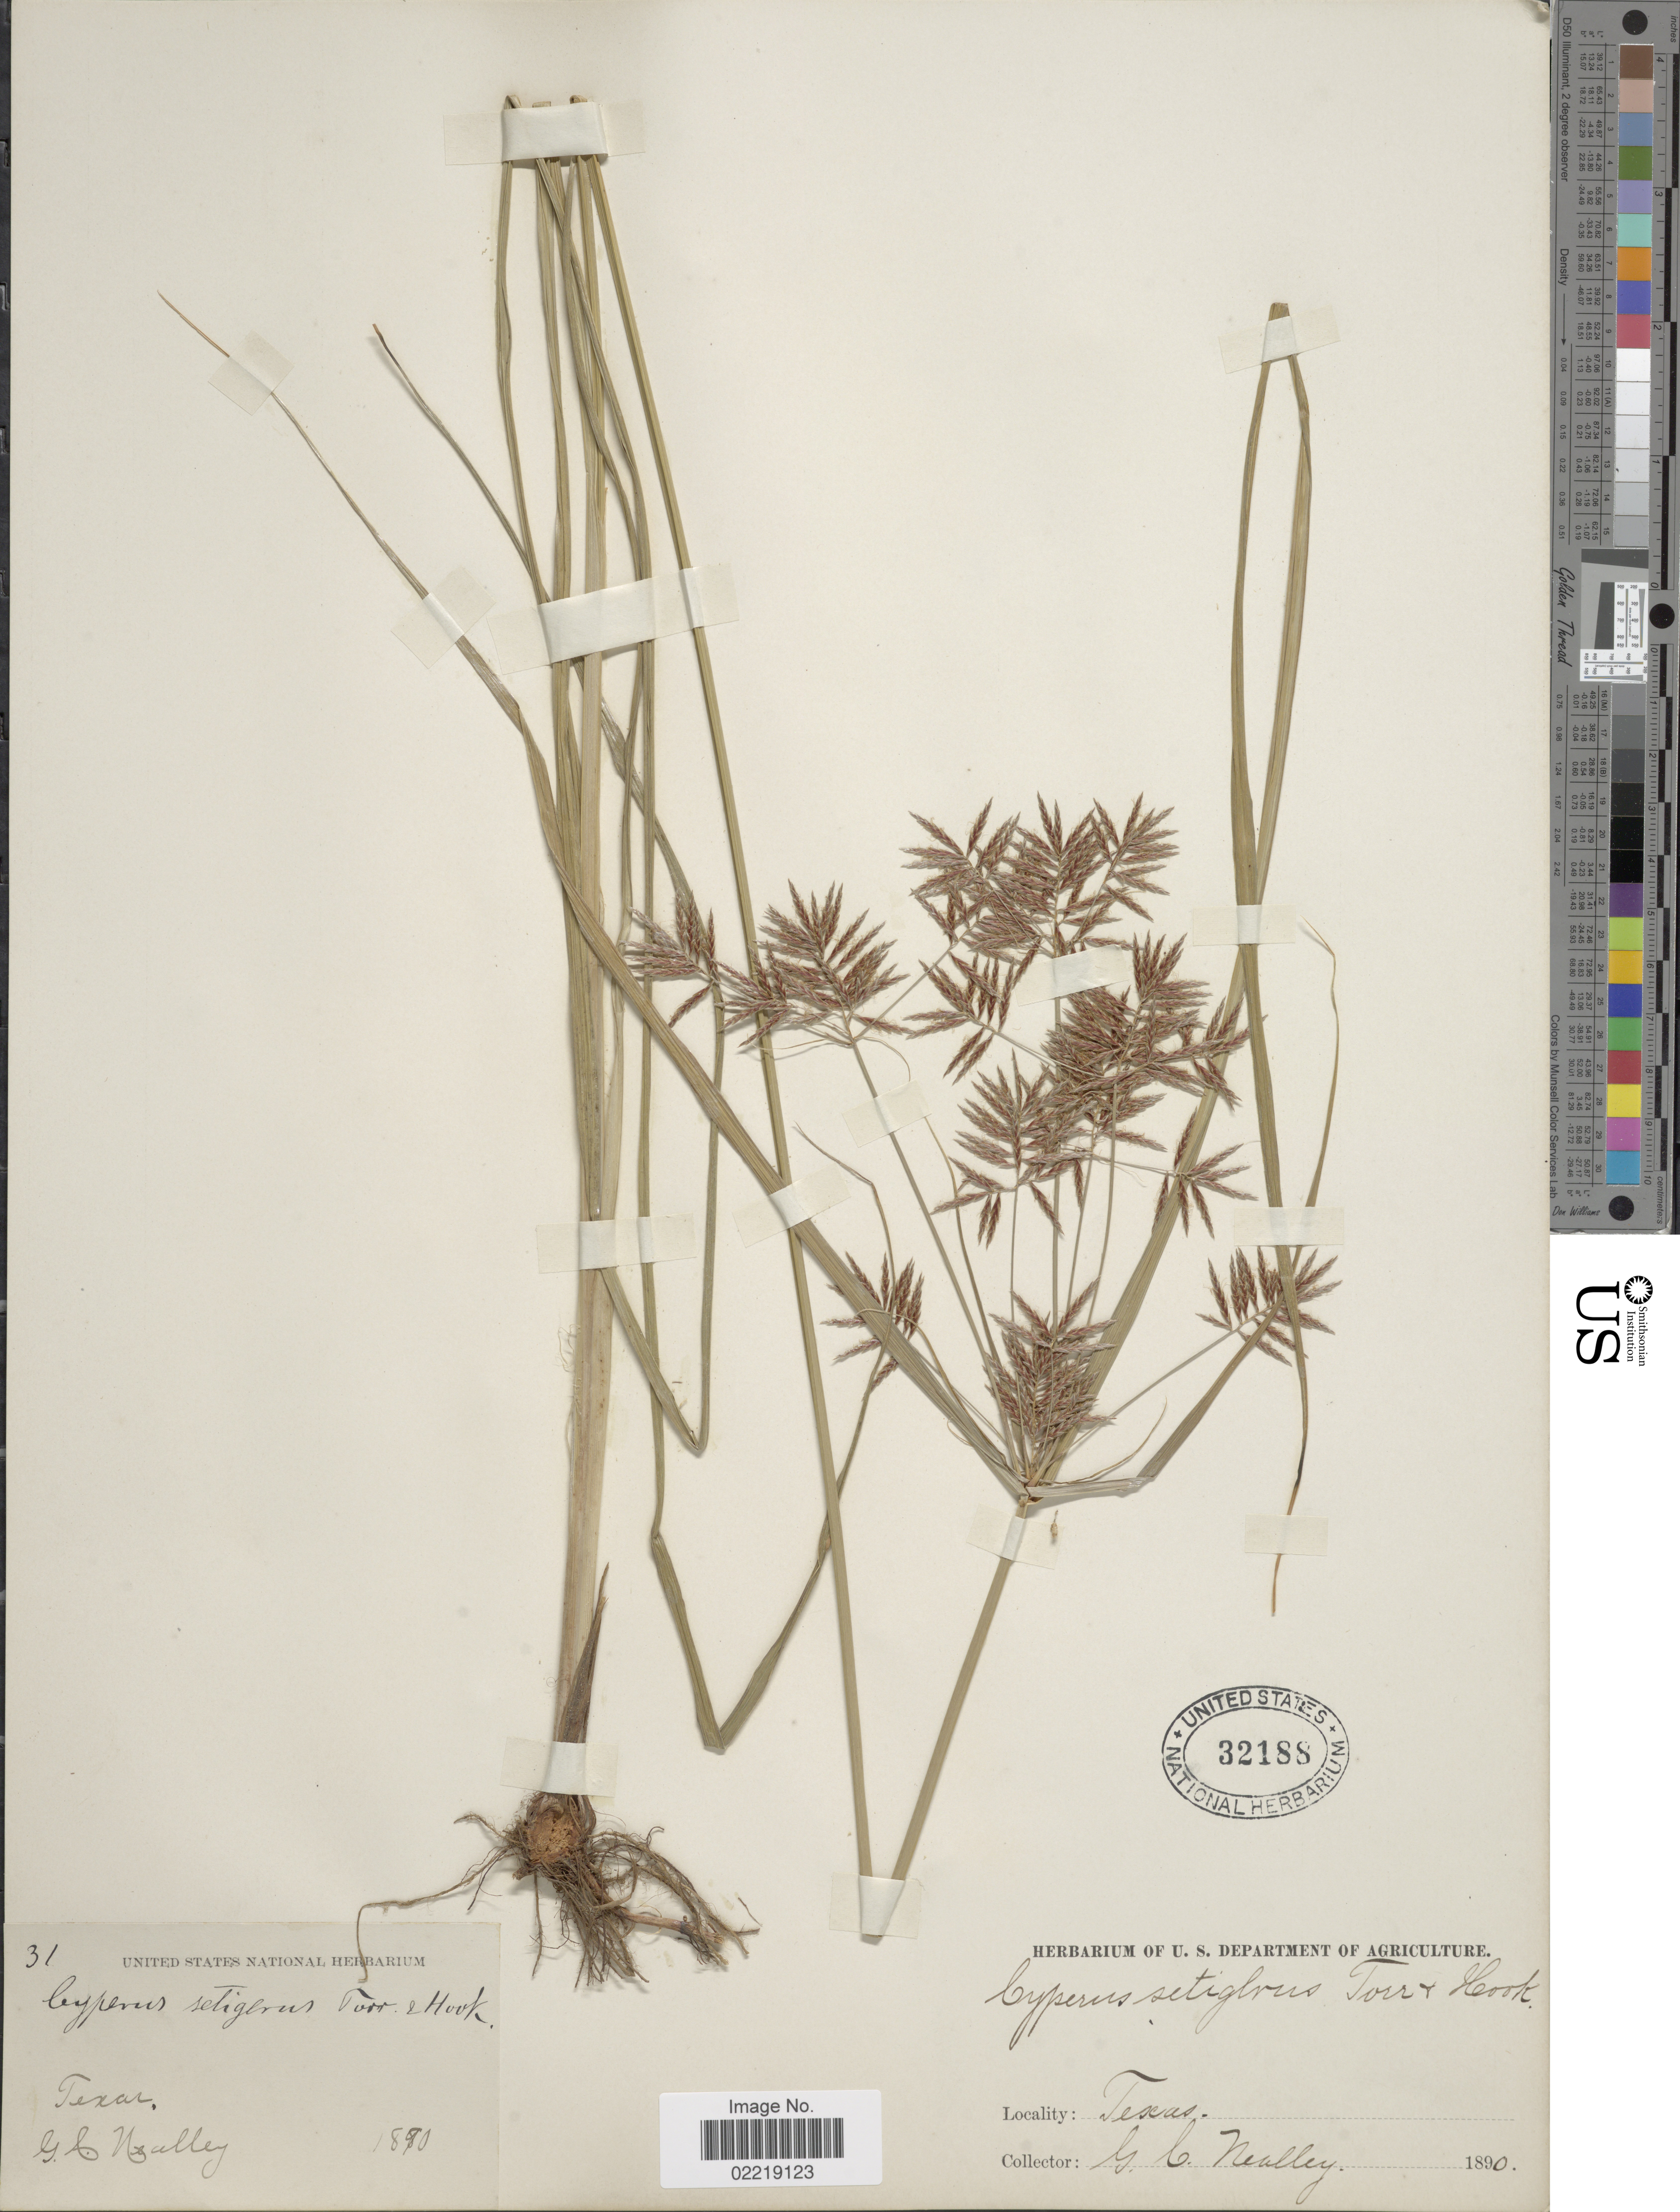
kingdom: Plantae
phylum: Tracheophyta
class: Liliopsida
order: Poales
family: Cyperaceae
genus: Cyperus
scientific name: Cyperus setigerus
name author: Torr. & Hook.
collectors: G. C. Nealley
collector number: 31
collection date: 1890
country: United States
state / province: Texas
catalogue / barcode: US 32188